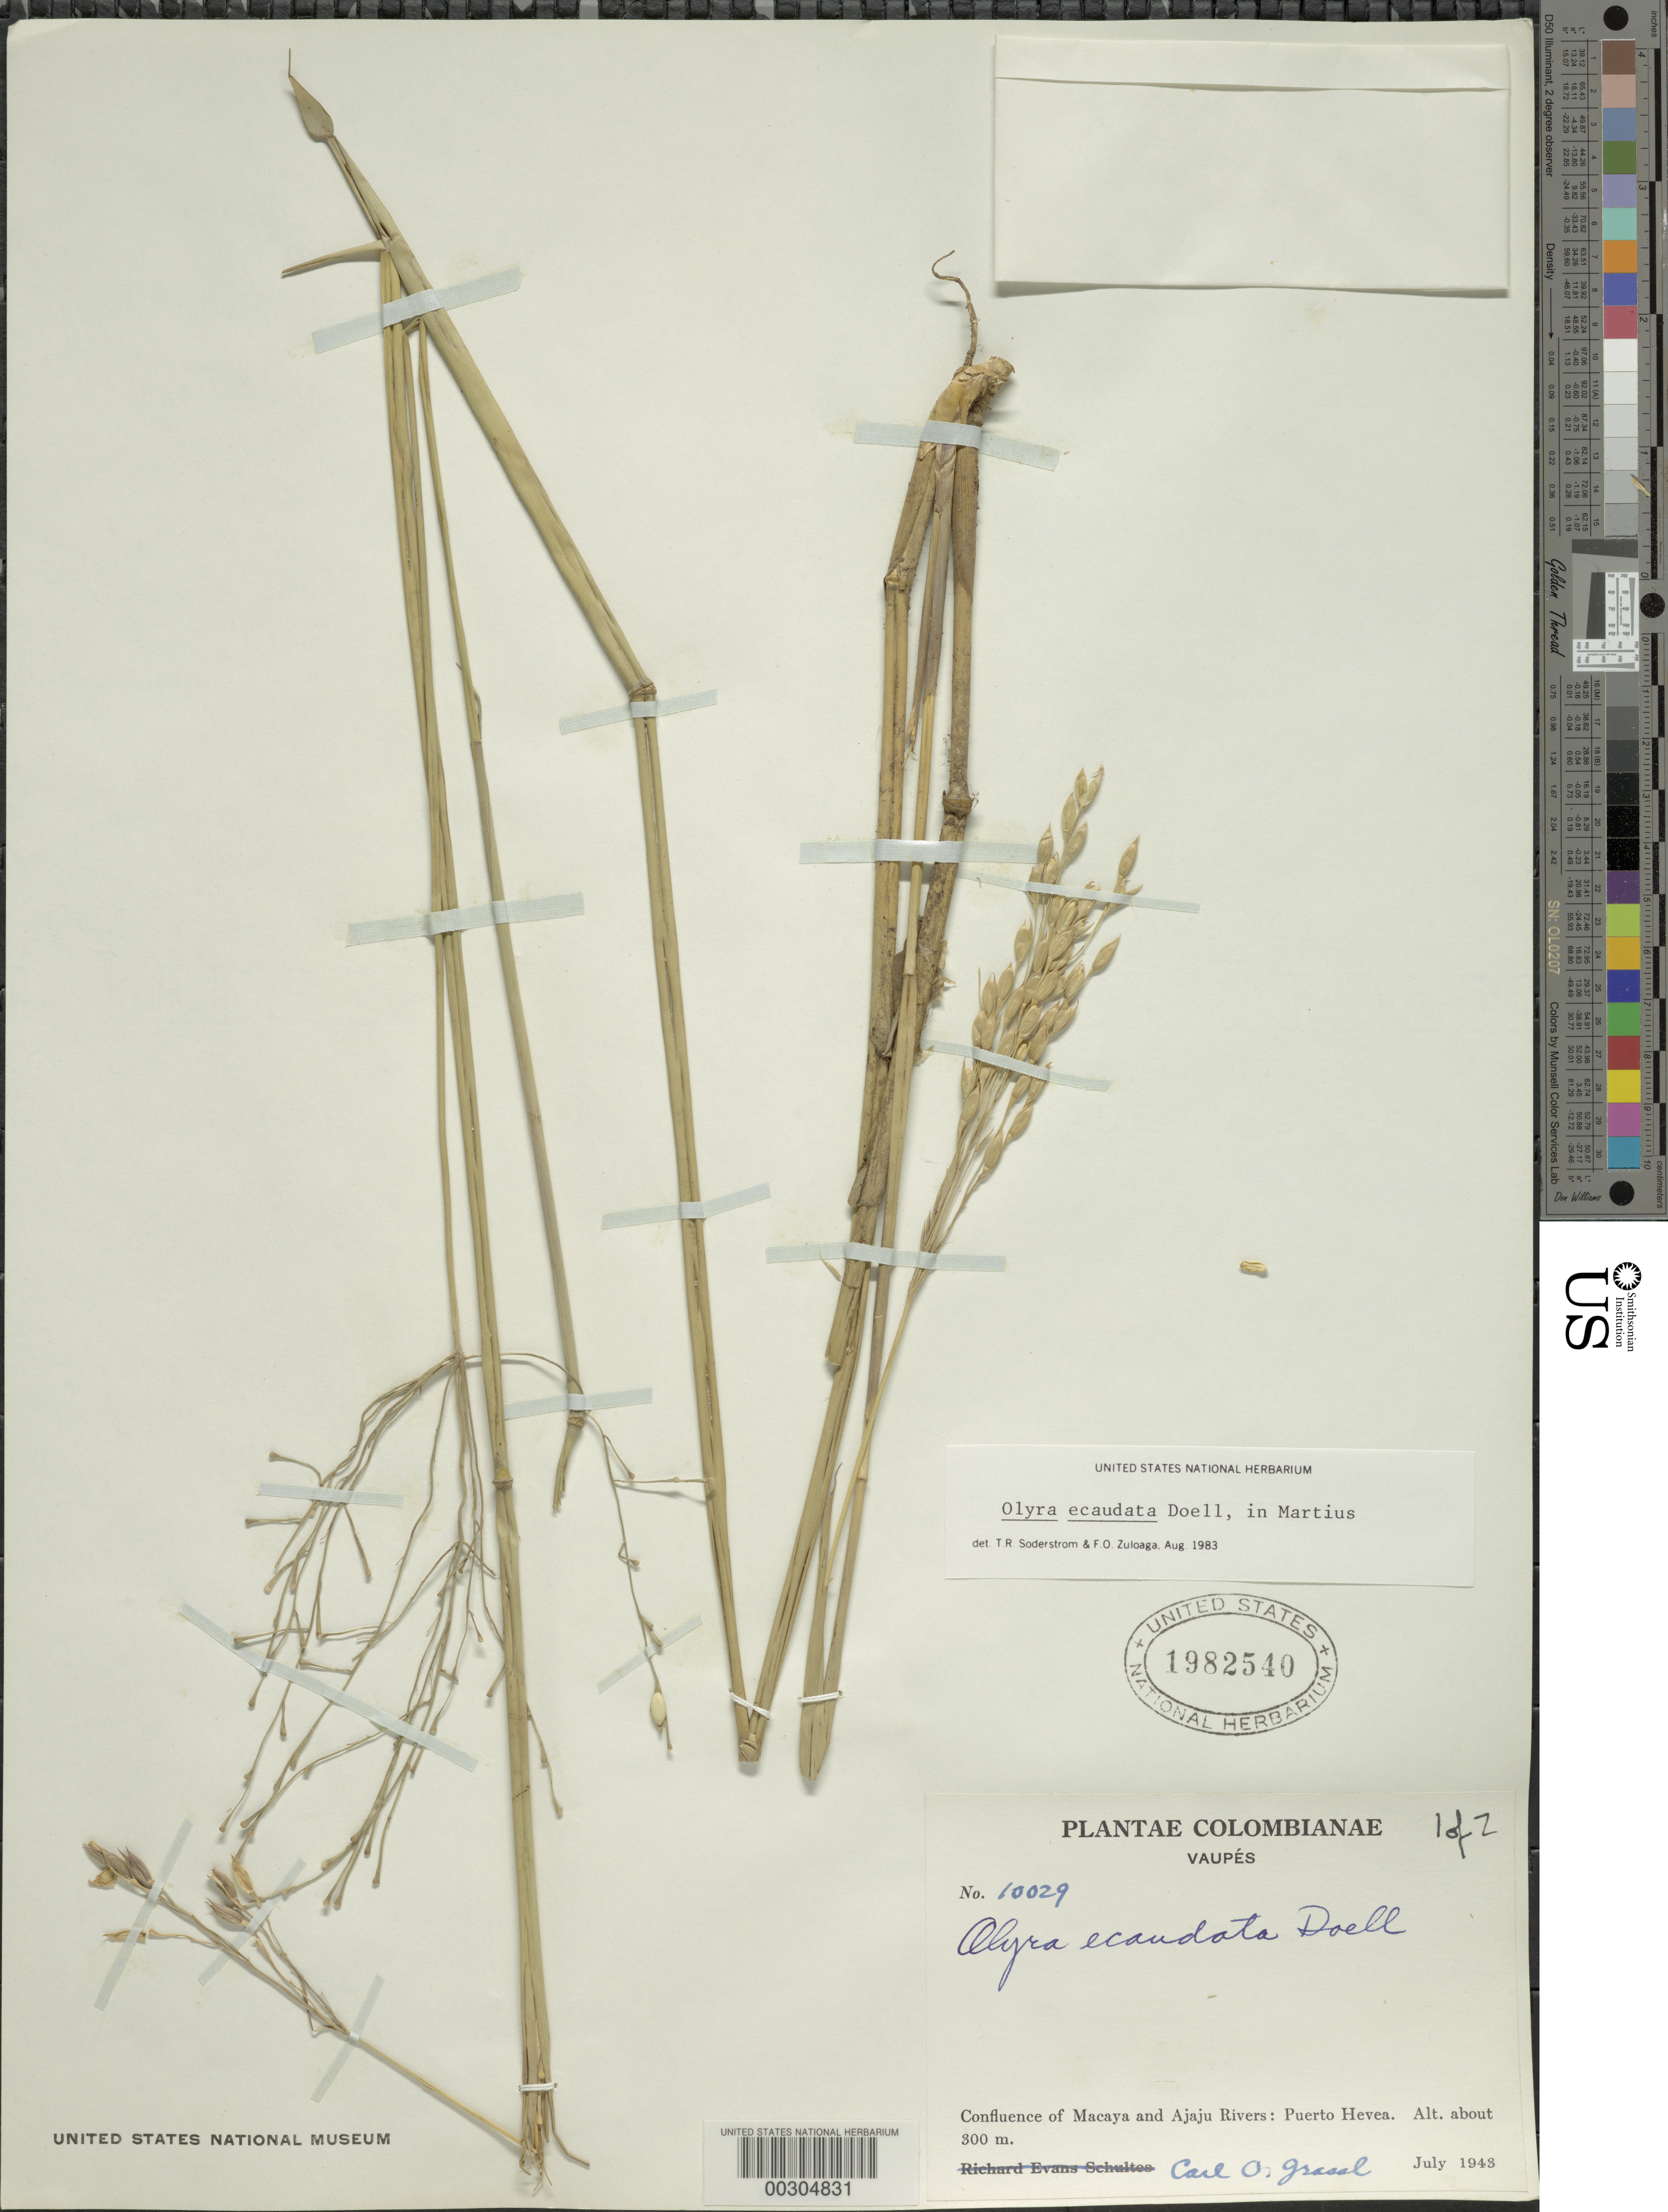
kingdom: Plantae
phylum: Tracheophyta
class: Liliopsida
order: Poales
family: Poaceae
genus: Olyra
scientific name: Olyra ecaudata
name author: Döll in Mart.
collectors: C. Grassl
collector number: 10029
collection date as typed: Jul 1943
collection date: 1943-07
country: Colombia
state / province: Vaupés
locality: Rio ajaju and macaya, Puerto hevea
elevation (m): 300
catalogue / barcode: US 1982540